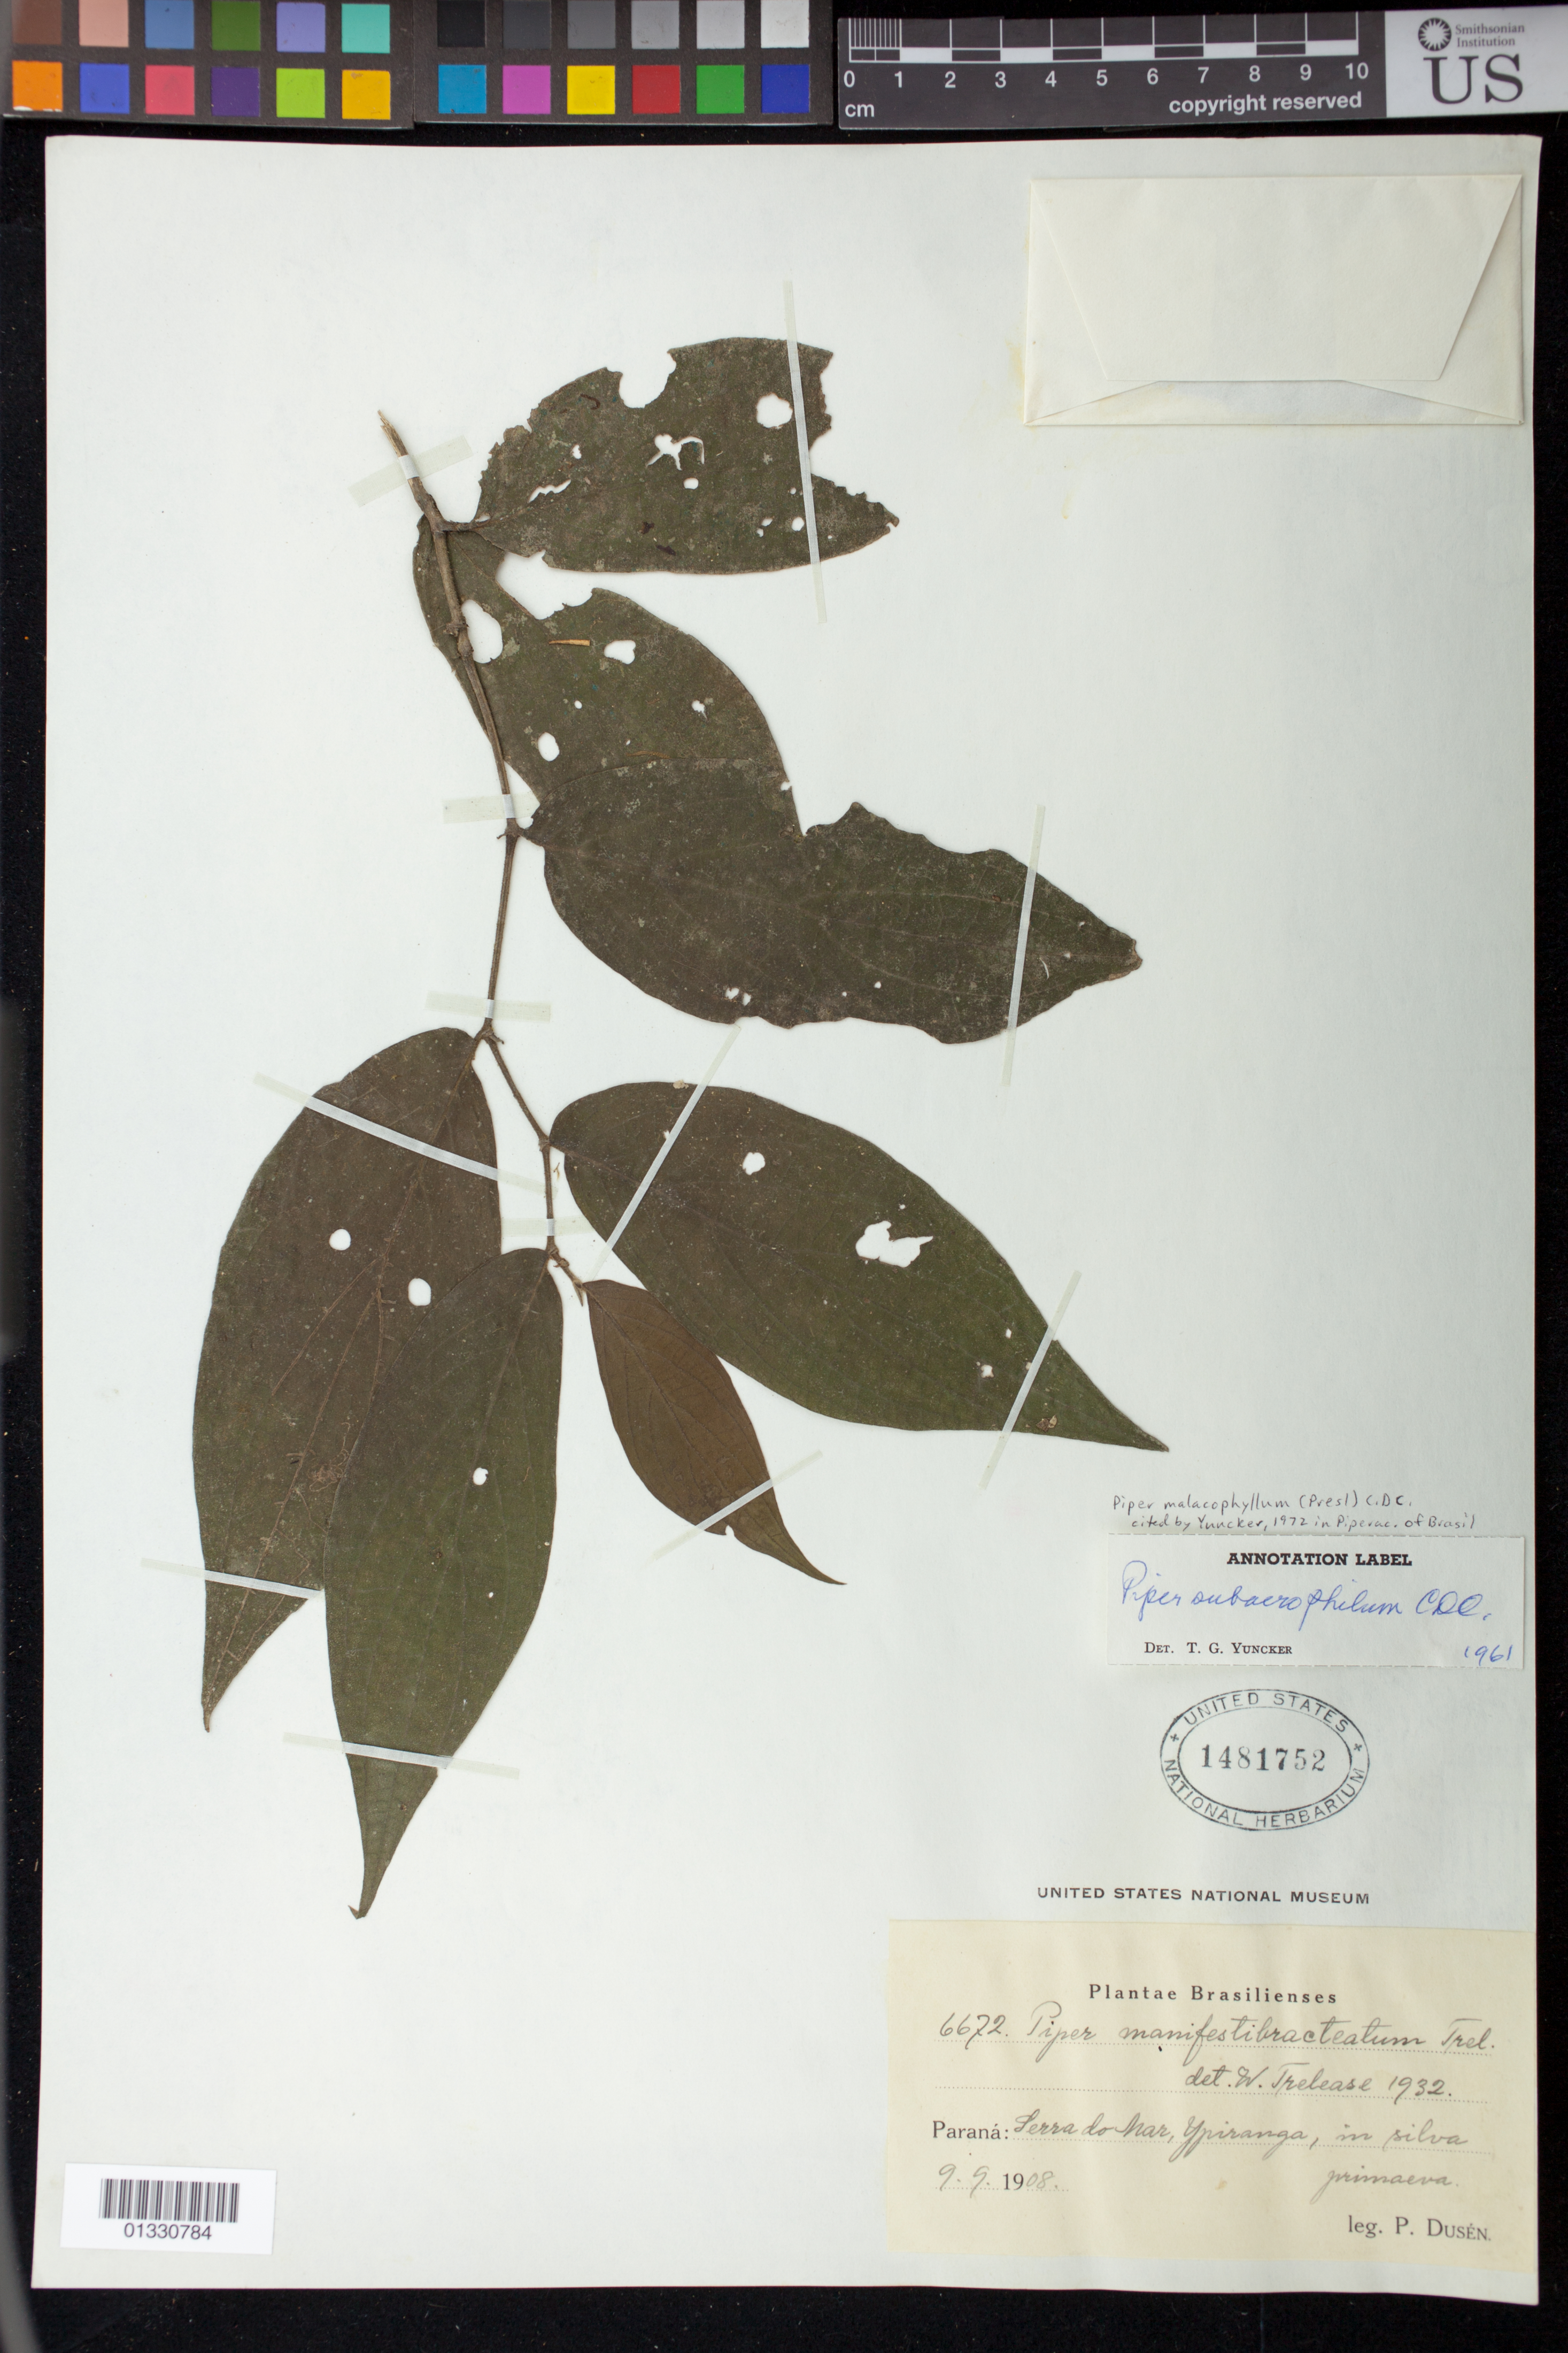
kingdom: Plantae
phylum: Tracheophyta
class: Magnoliopsida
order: Piperales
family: Piperaceae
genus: Piper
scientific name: Piper malacophyllum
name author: (C. Presl) C. DC.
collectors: P. Dusén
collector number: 6672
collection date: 1908-09-09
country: Brazil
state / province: Paraná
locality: Serra do Mar, Ypiranga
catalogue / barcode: US 1481752